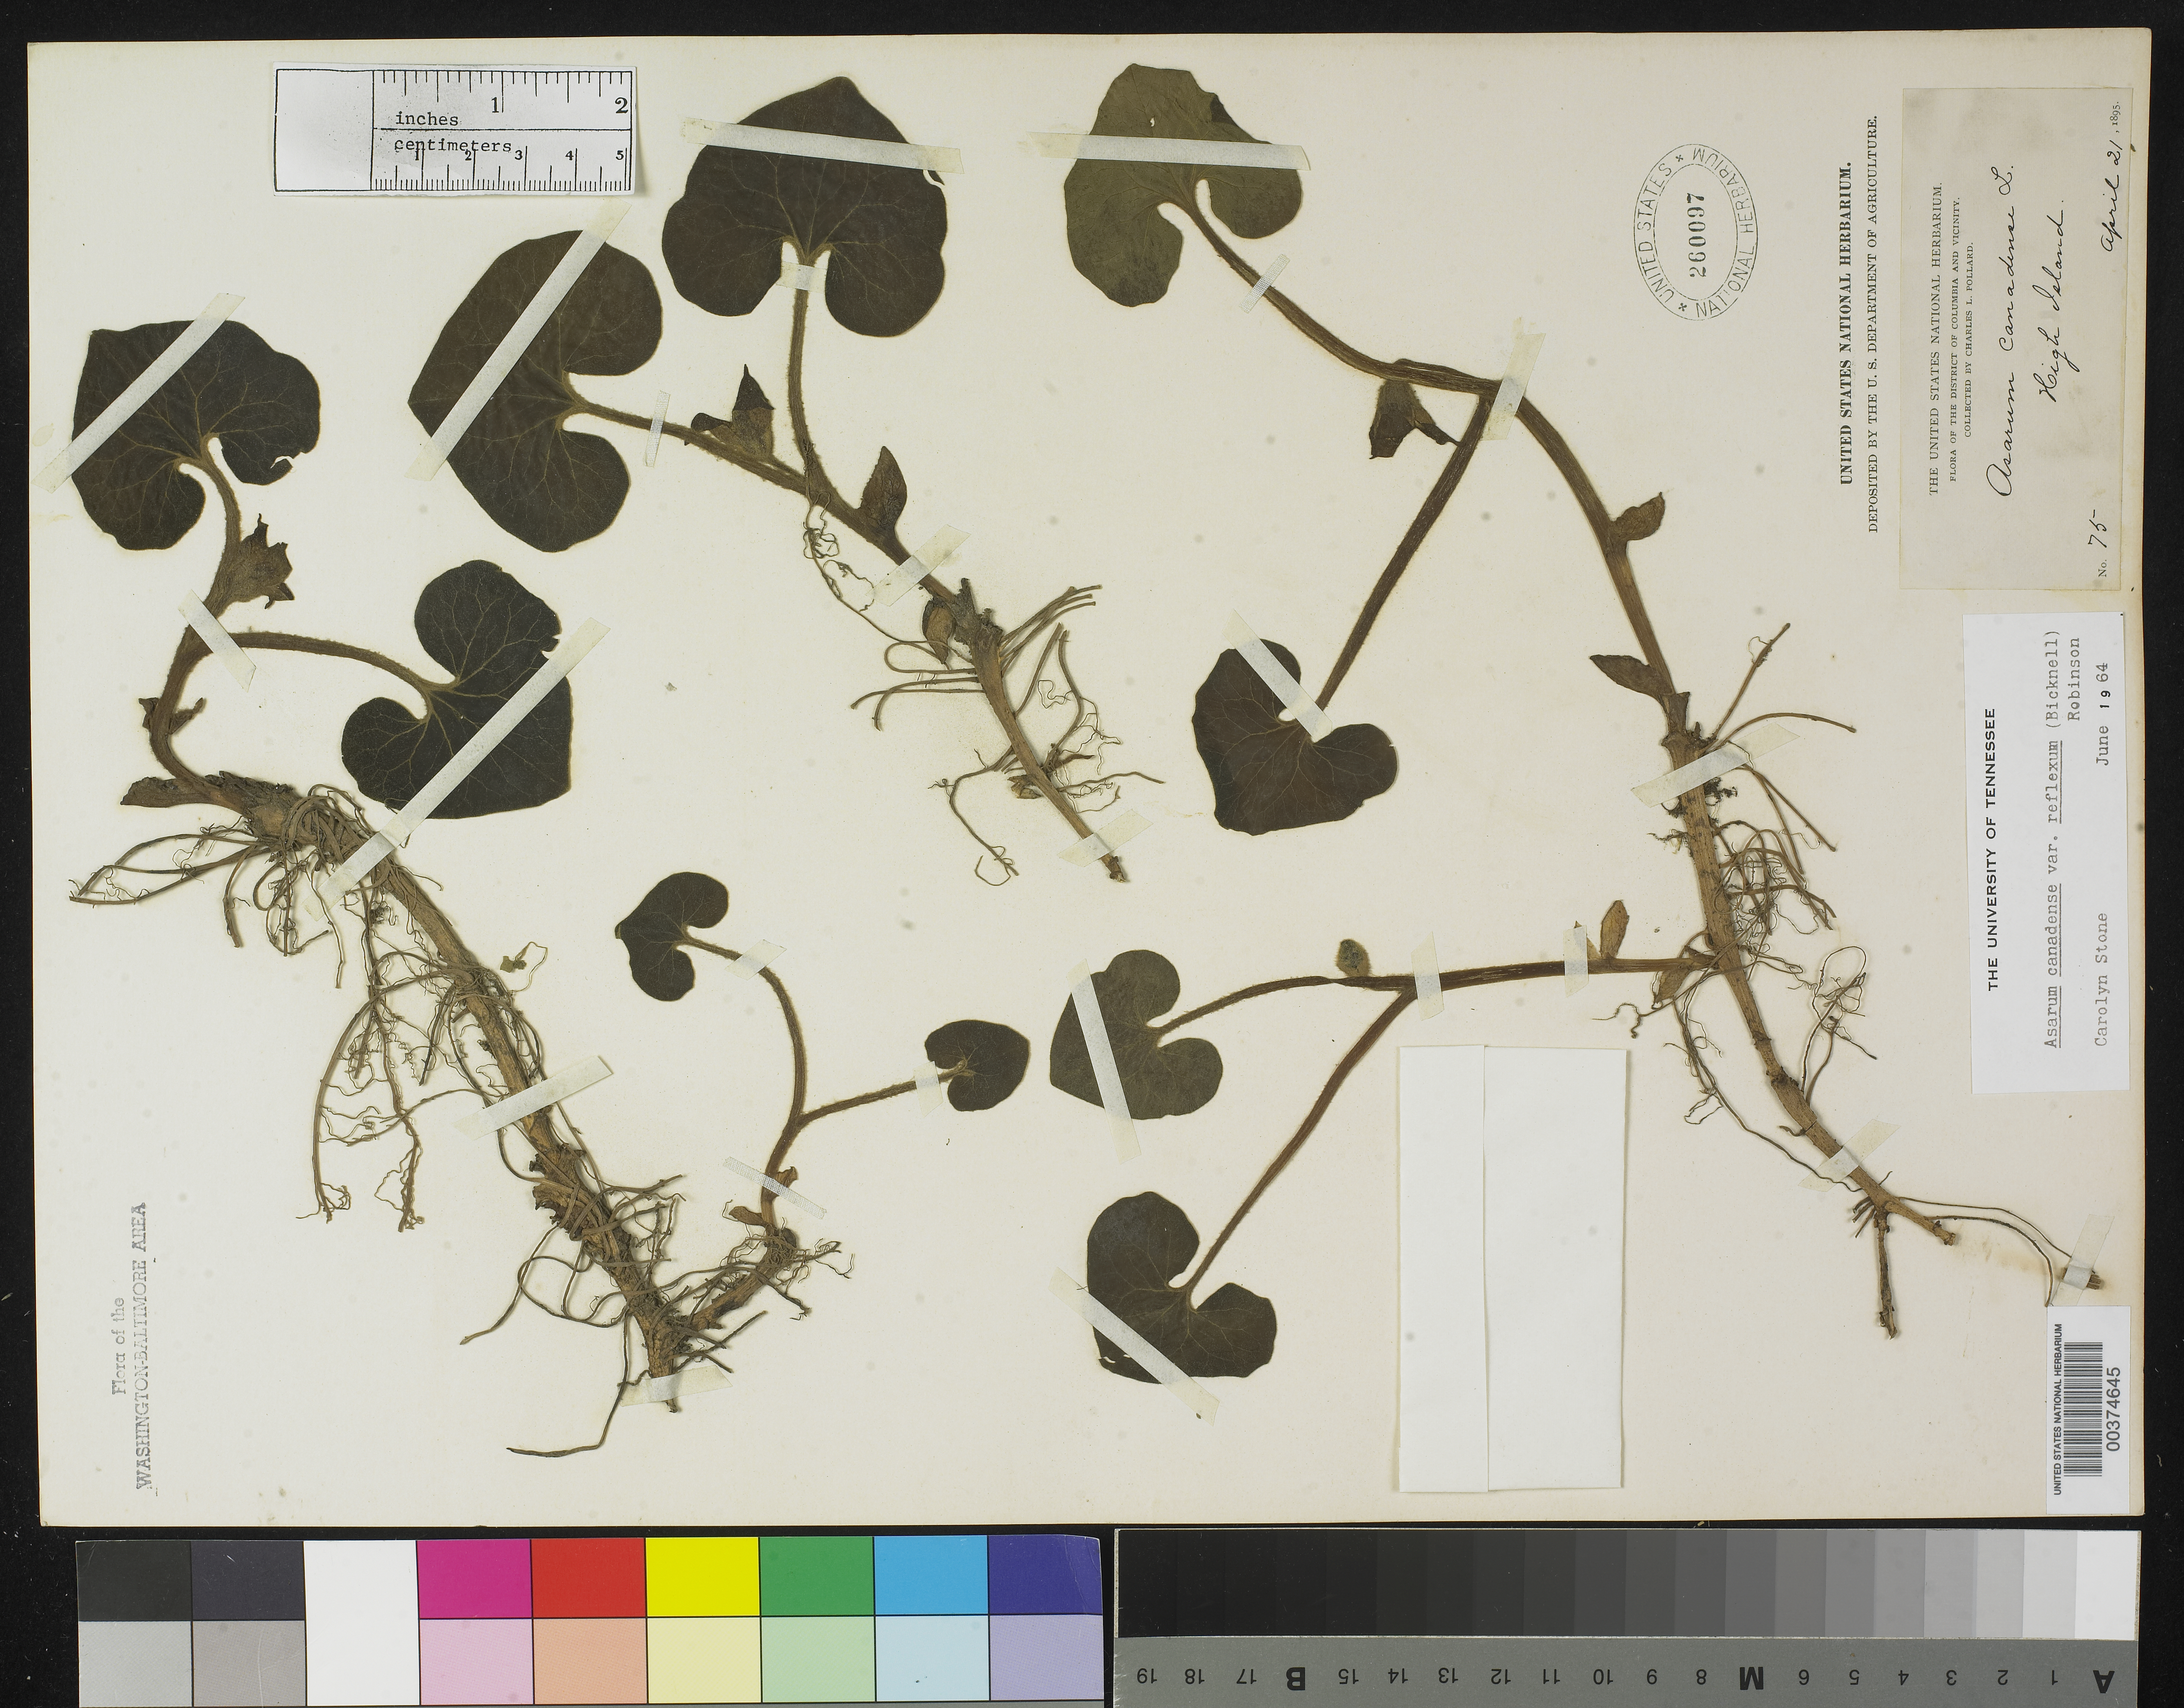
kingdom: Plantae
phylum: Tracheophyta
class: Magnoliopsida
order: Piperales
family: Aristolochiaceae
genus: Asarum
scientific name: Asarum canadense var. reflexum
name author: (E.P. Bicknell) B.L. Rob.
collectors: C. L. Pollard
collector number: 75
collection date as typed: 21 Apr 1895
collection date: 1895-04-21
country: United States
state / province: Maryland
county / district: Montgomery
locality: High Island C. & O. Canal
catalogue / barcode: US 260097